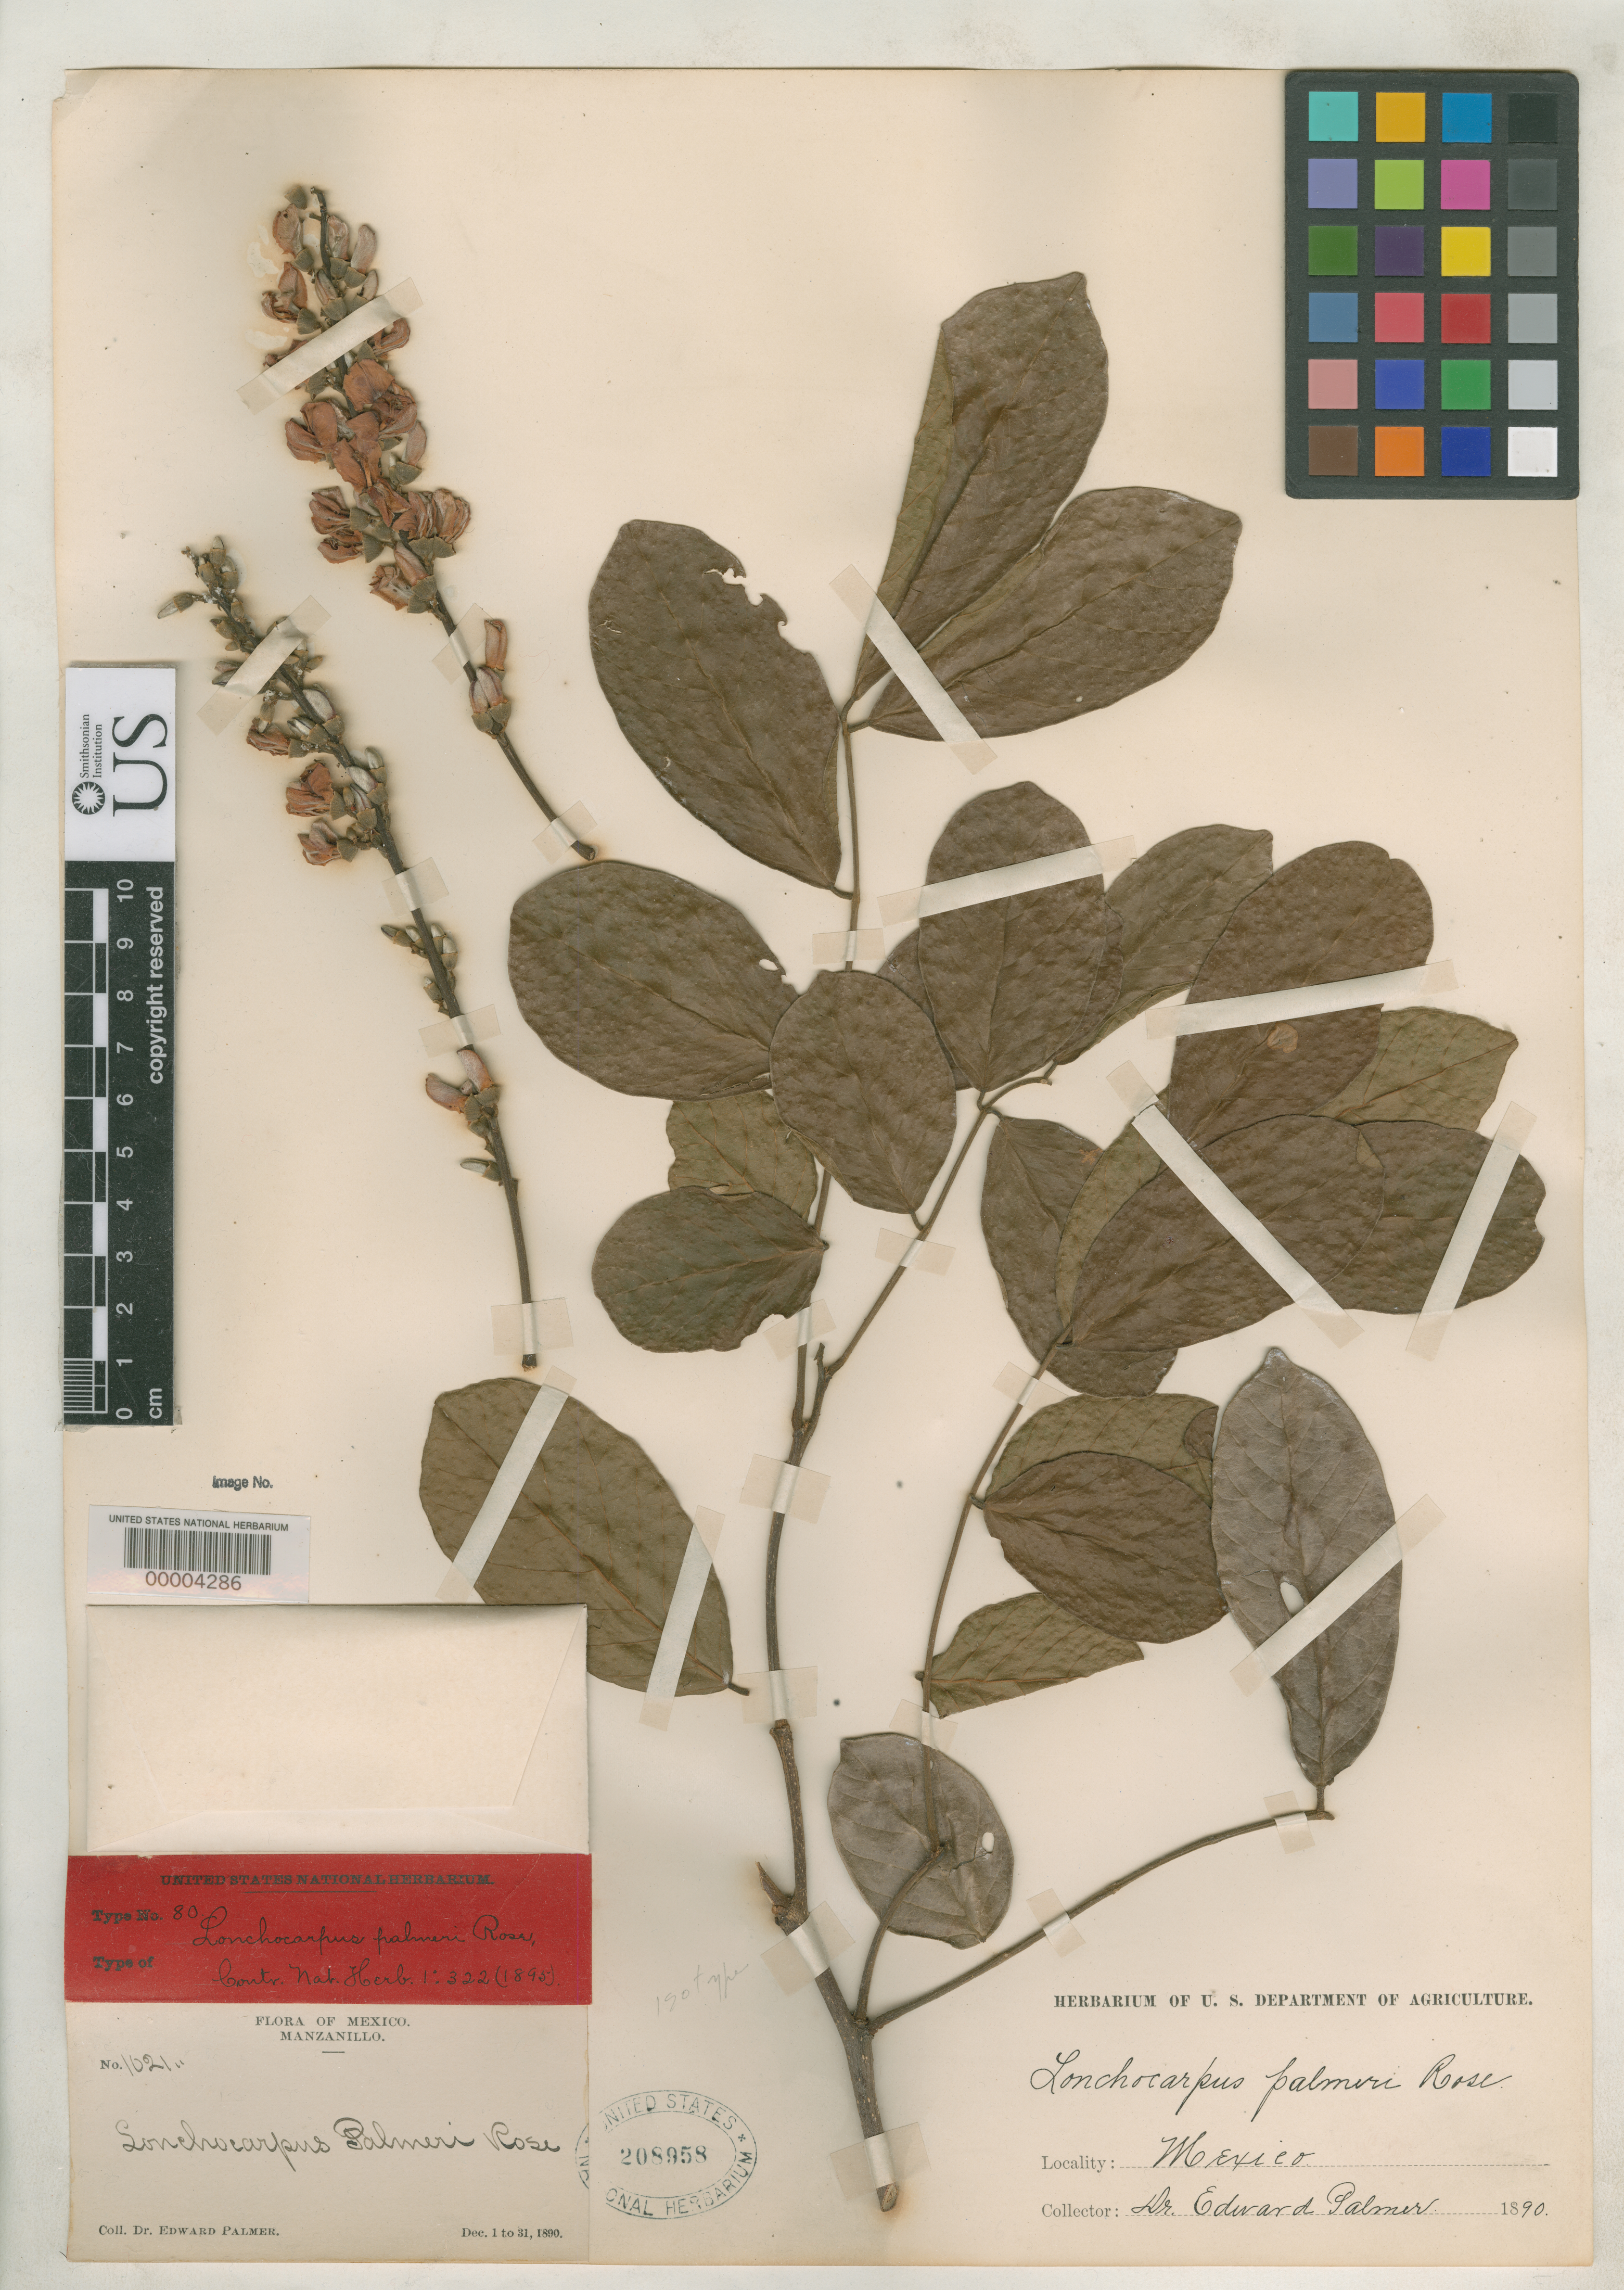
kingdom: Plantae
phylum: Tracheophyta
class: Magnoliopsida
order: Fabales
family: Fabaceae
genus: Lonchocarpus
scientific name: Lonchocarpus palmeri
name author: Rose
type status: Type Collection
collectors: E. Palmer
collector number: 1021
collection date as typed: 01 Dec 1890 to 31 Dec 1890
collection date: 1890-12-01/1890-12-31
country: Mexico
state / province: Colima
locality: Manzanillo.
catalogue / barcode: US 208958